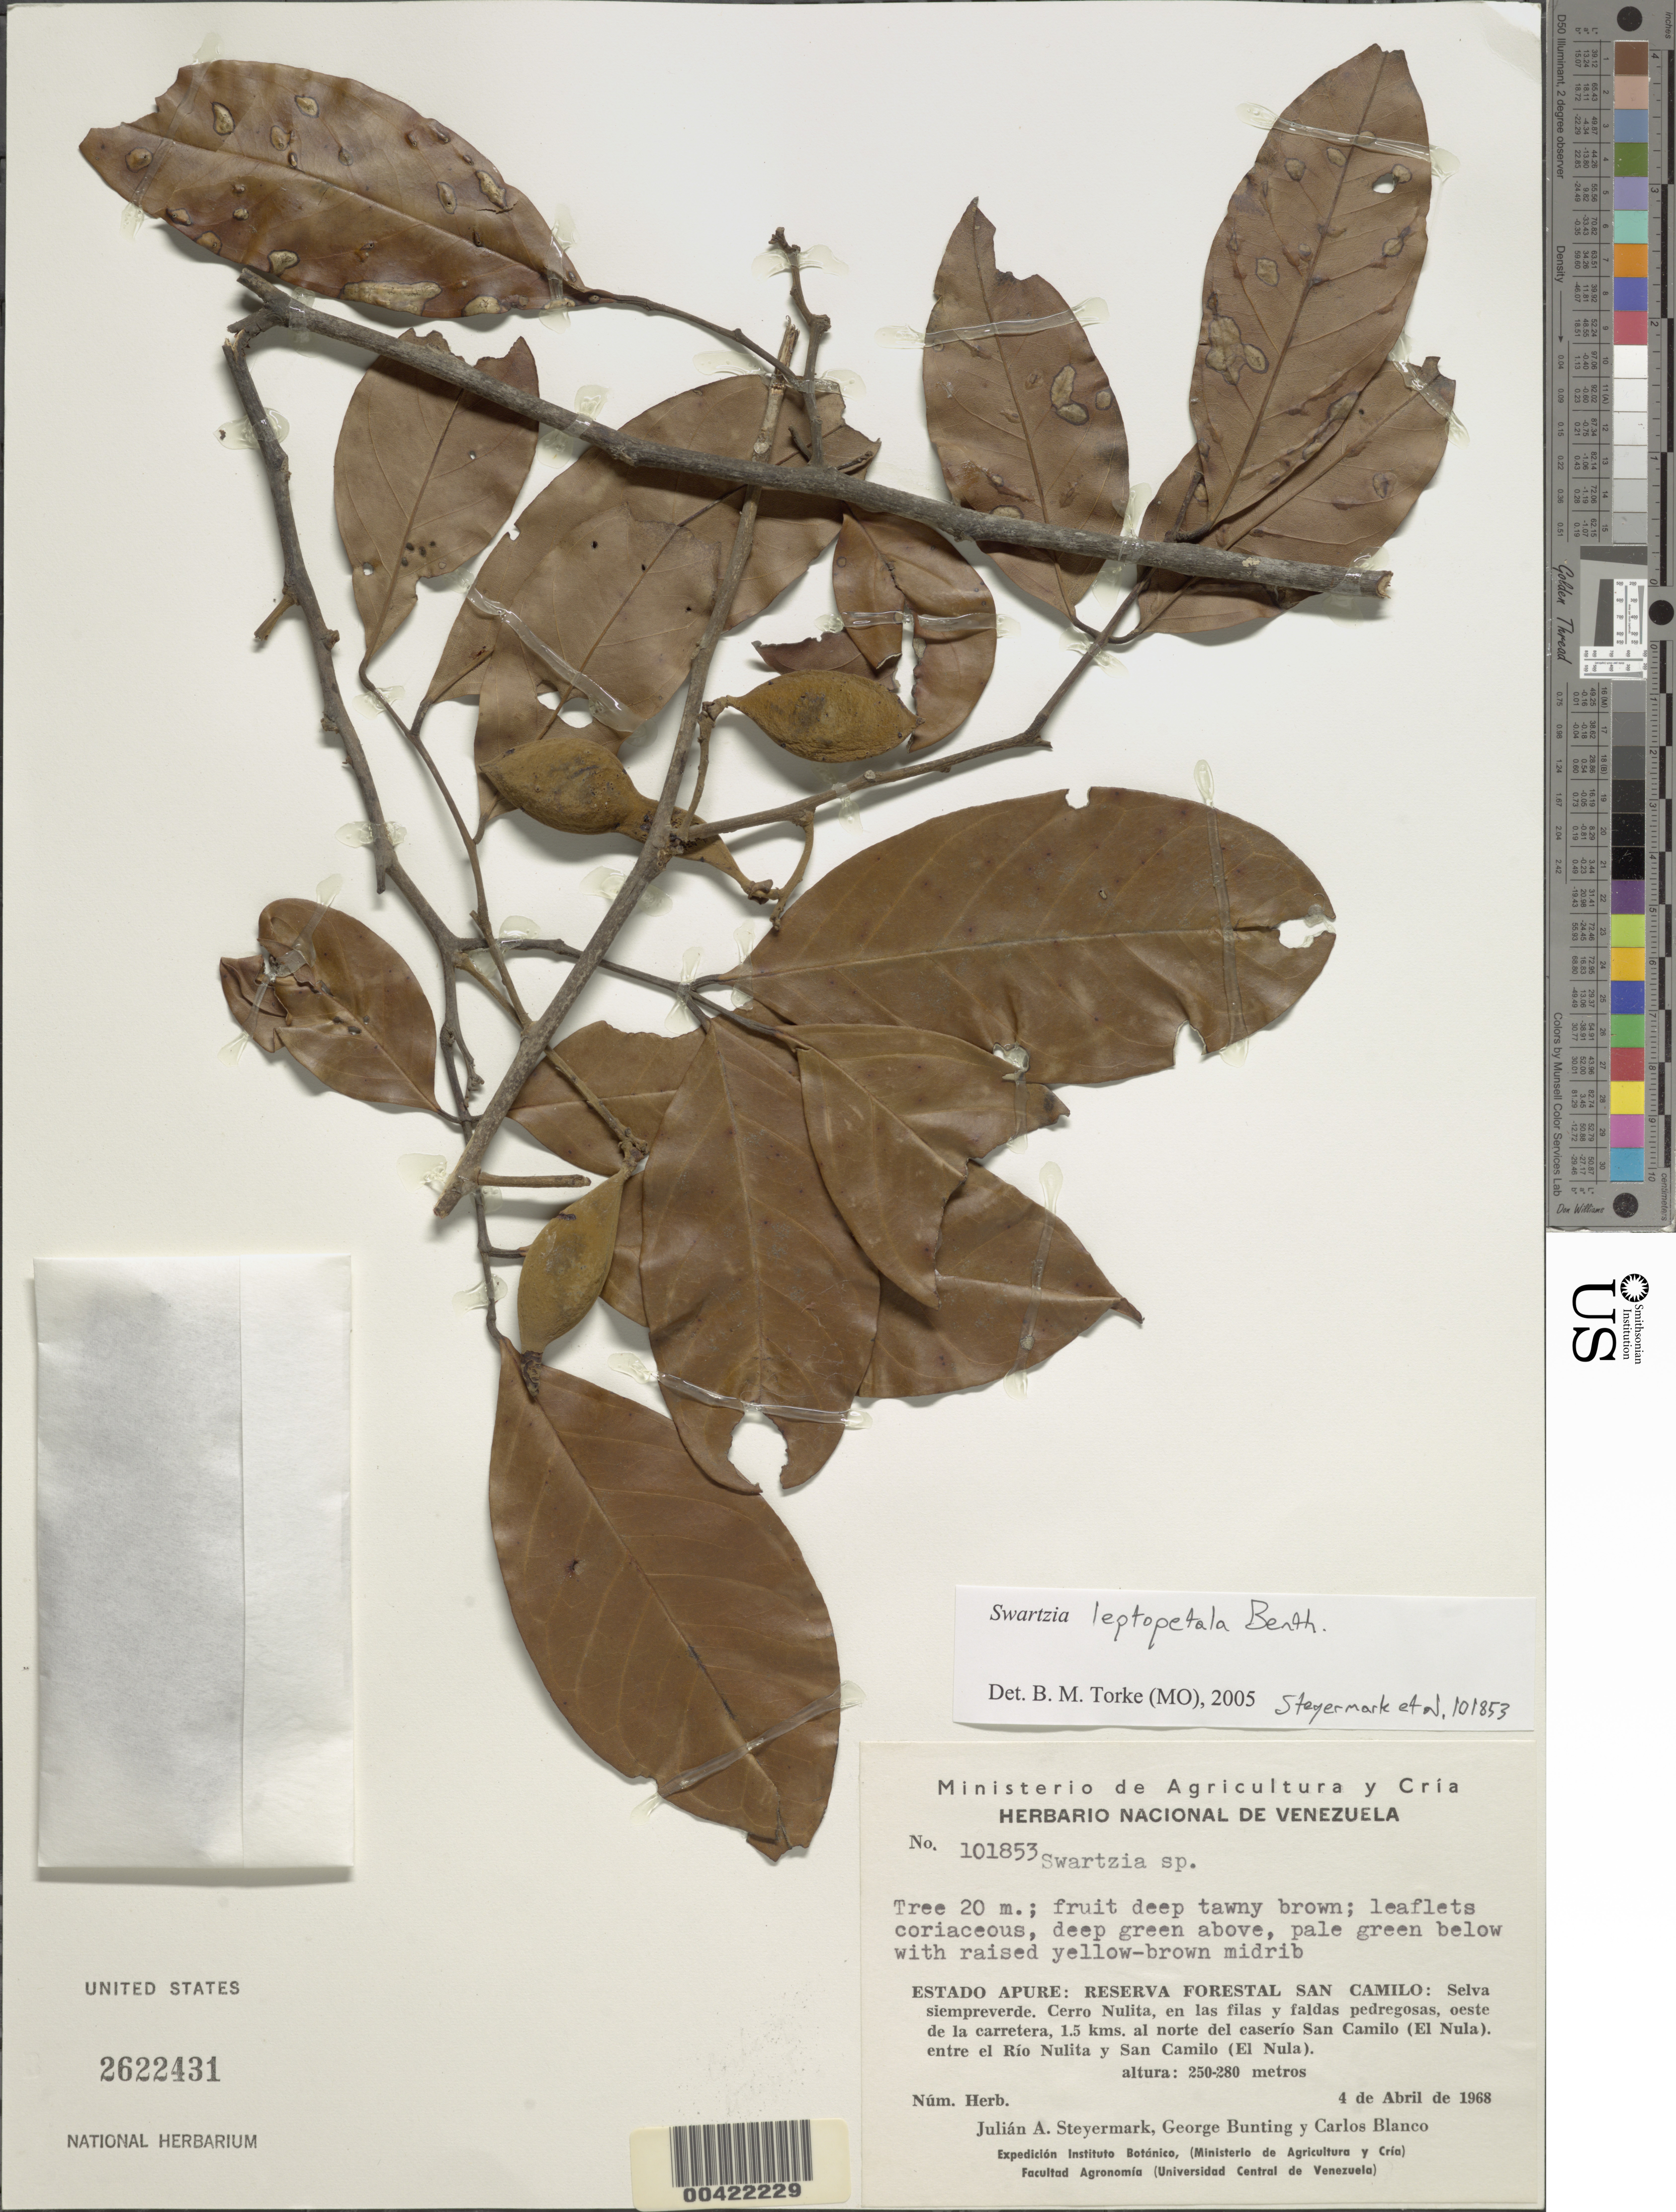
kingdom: Plantae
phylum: Tracheophyta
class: Magnoliopsida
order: Fabales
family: Fabaceae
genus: Swartzia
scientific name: Swartzia leptopetala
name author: Benth.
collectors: J. Steyermark, G. S. Bunting & C. A. Blanco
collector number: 101853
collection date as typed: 04 Apr 1968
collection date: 1968-04-04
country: Venezuela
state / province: Apure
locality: Rio nulita y san camilo, entre el; reserva forestal san camilo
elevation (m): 250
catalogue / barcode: US 2622431